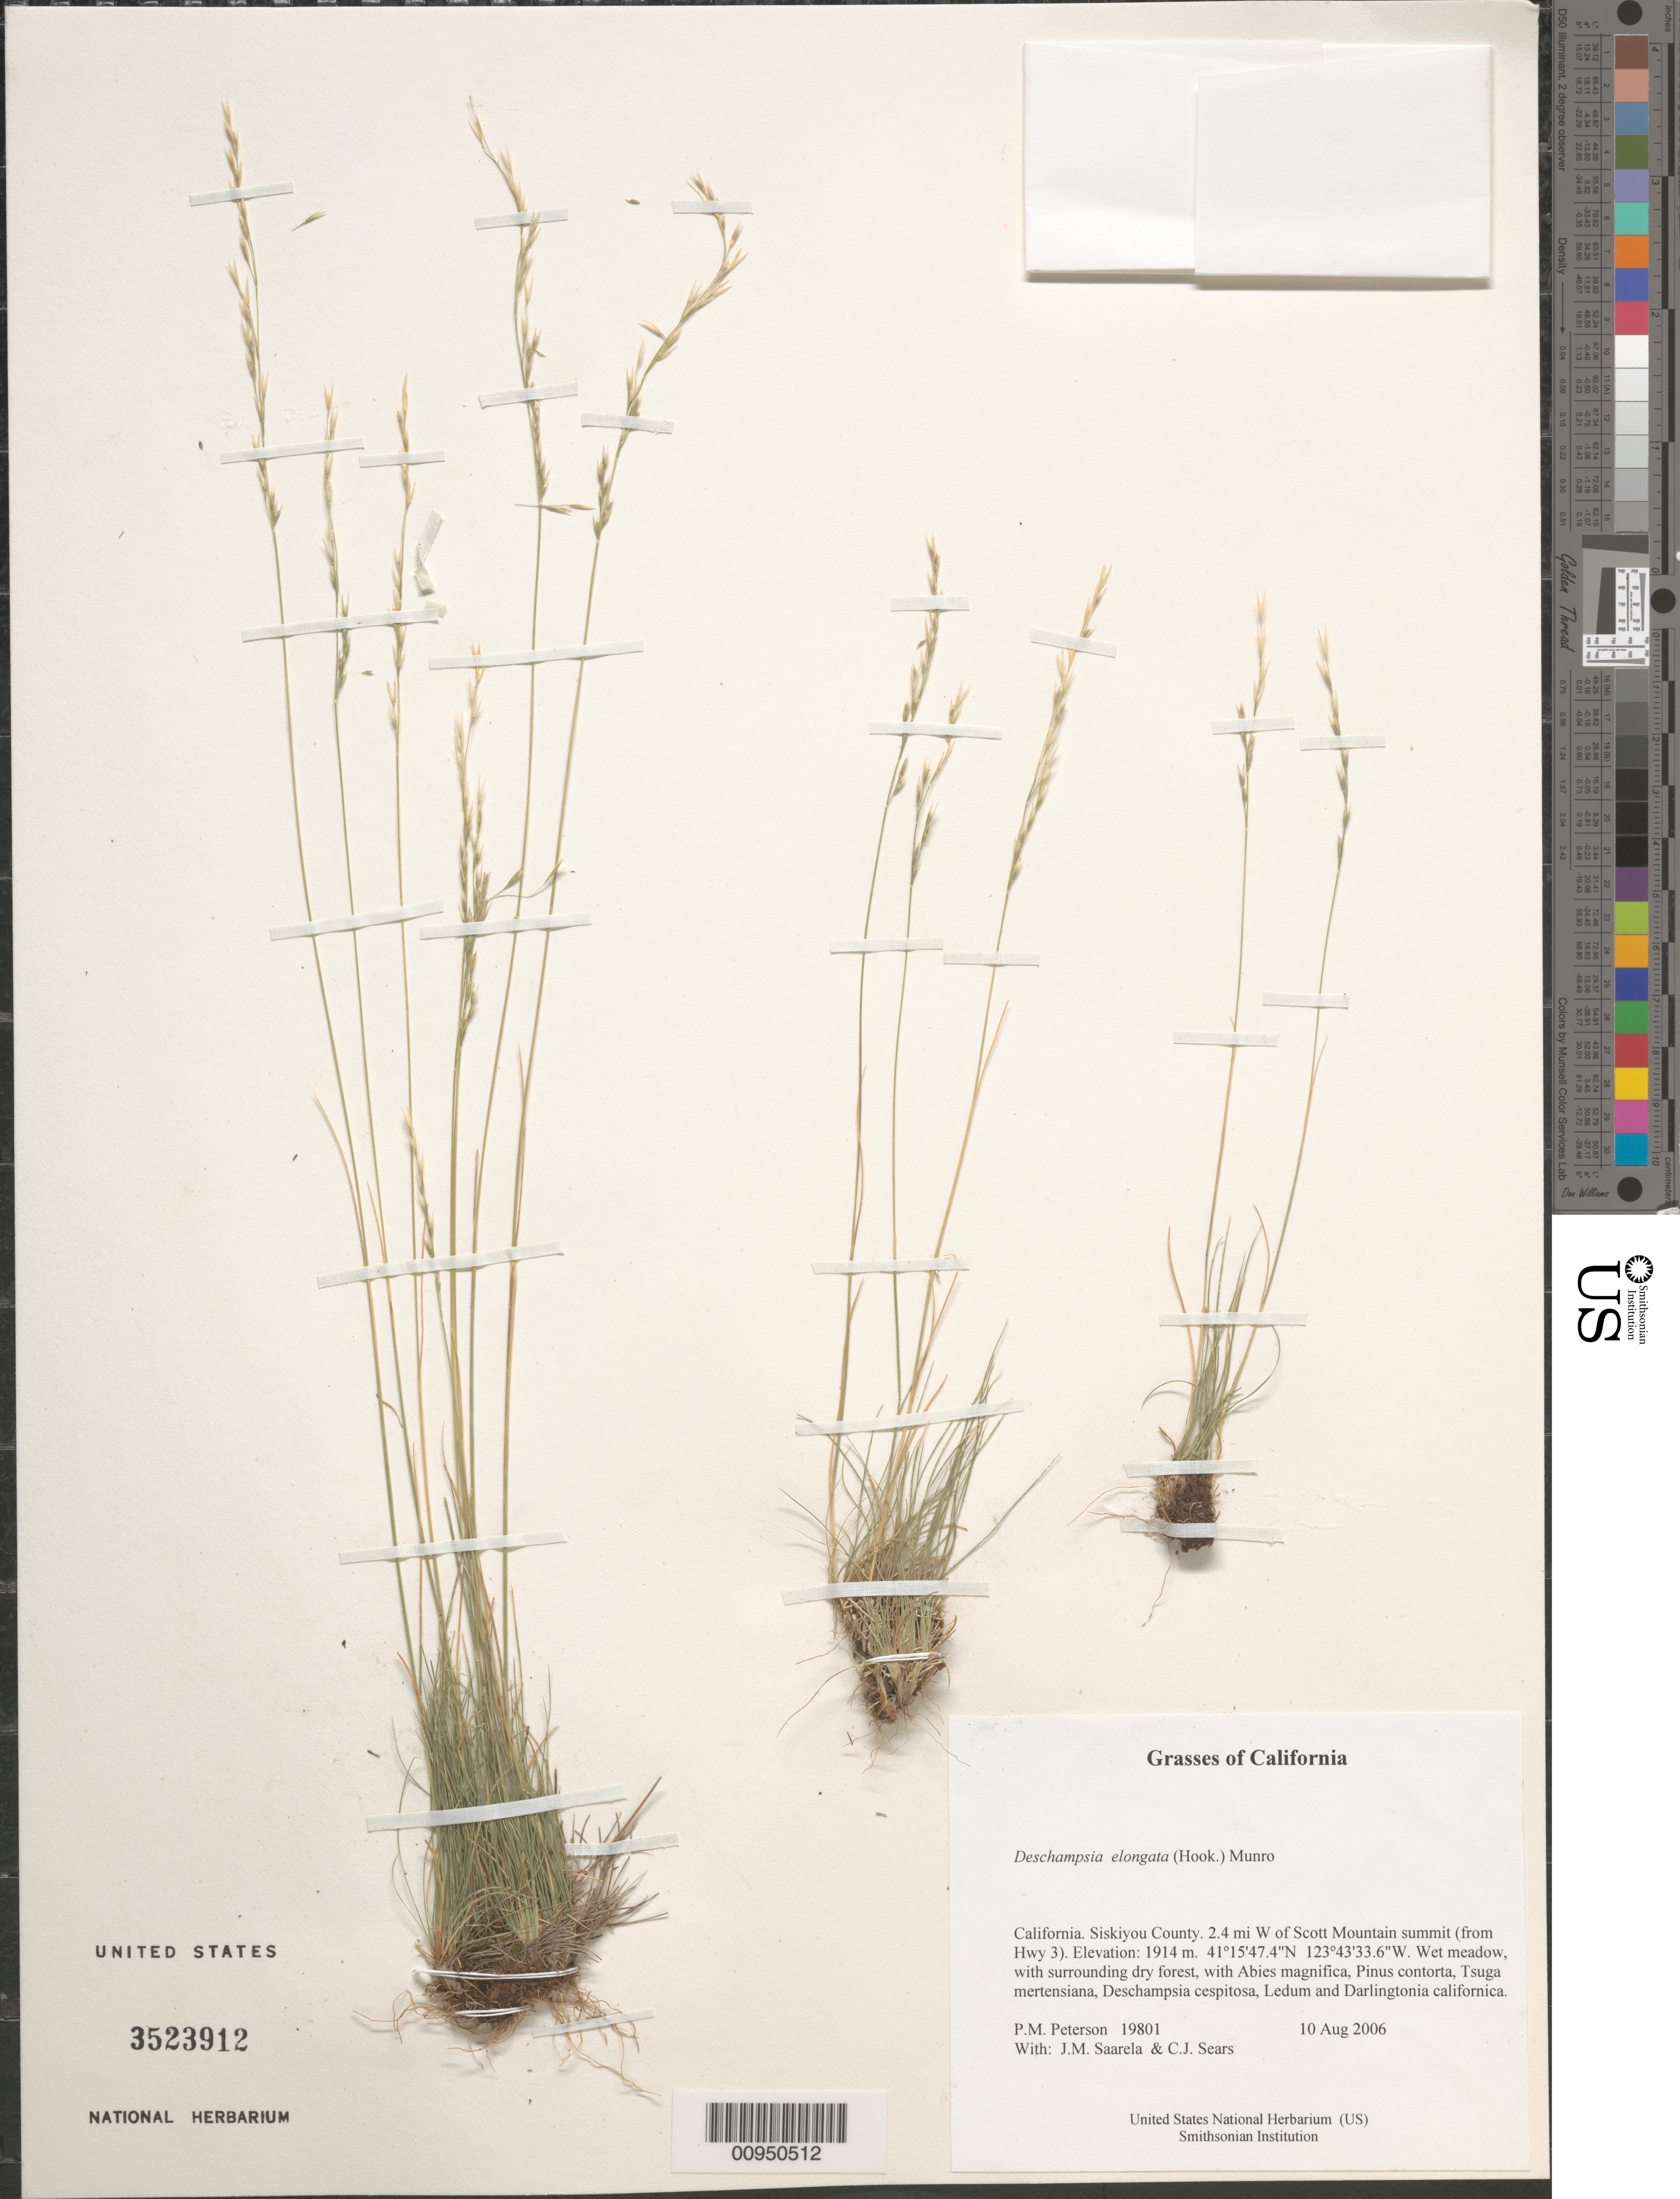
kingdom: Plantae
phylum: Tracheophyta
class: Liliopsida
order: Poales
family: Poaceae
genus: Deschampsia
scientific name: Deschampsia elongata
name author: (Hook.) Munro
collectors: P. M. Peterson, J. Saarela & C. Sears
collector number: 19801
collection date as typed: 10 Aug 2006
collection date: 2006-08-10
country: United States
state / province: California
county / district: Siskiyou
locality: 2.4 mi W of Scott Mountain summit (from Hwy 3).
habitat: Wet meadow, with surrounding dry forest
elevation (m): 1914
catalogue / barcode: US 3523912